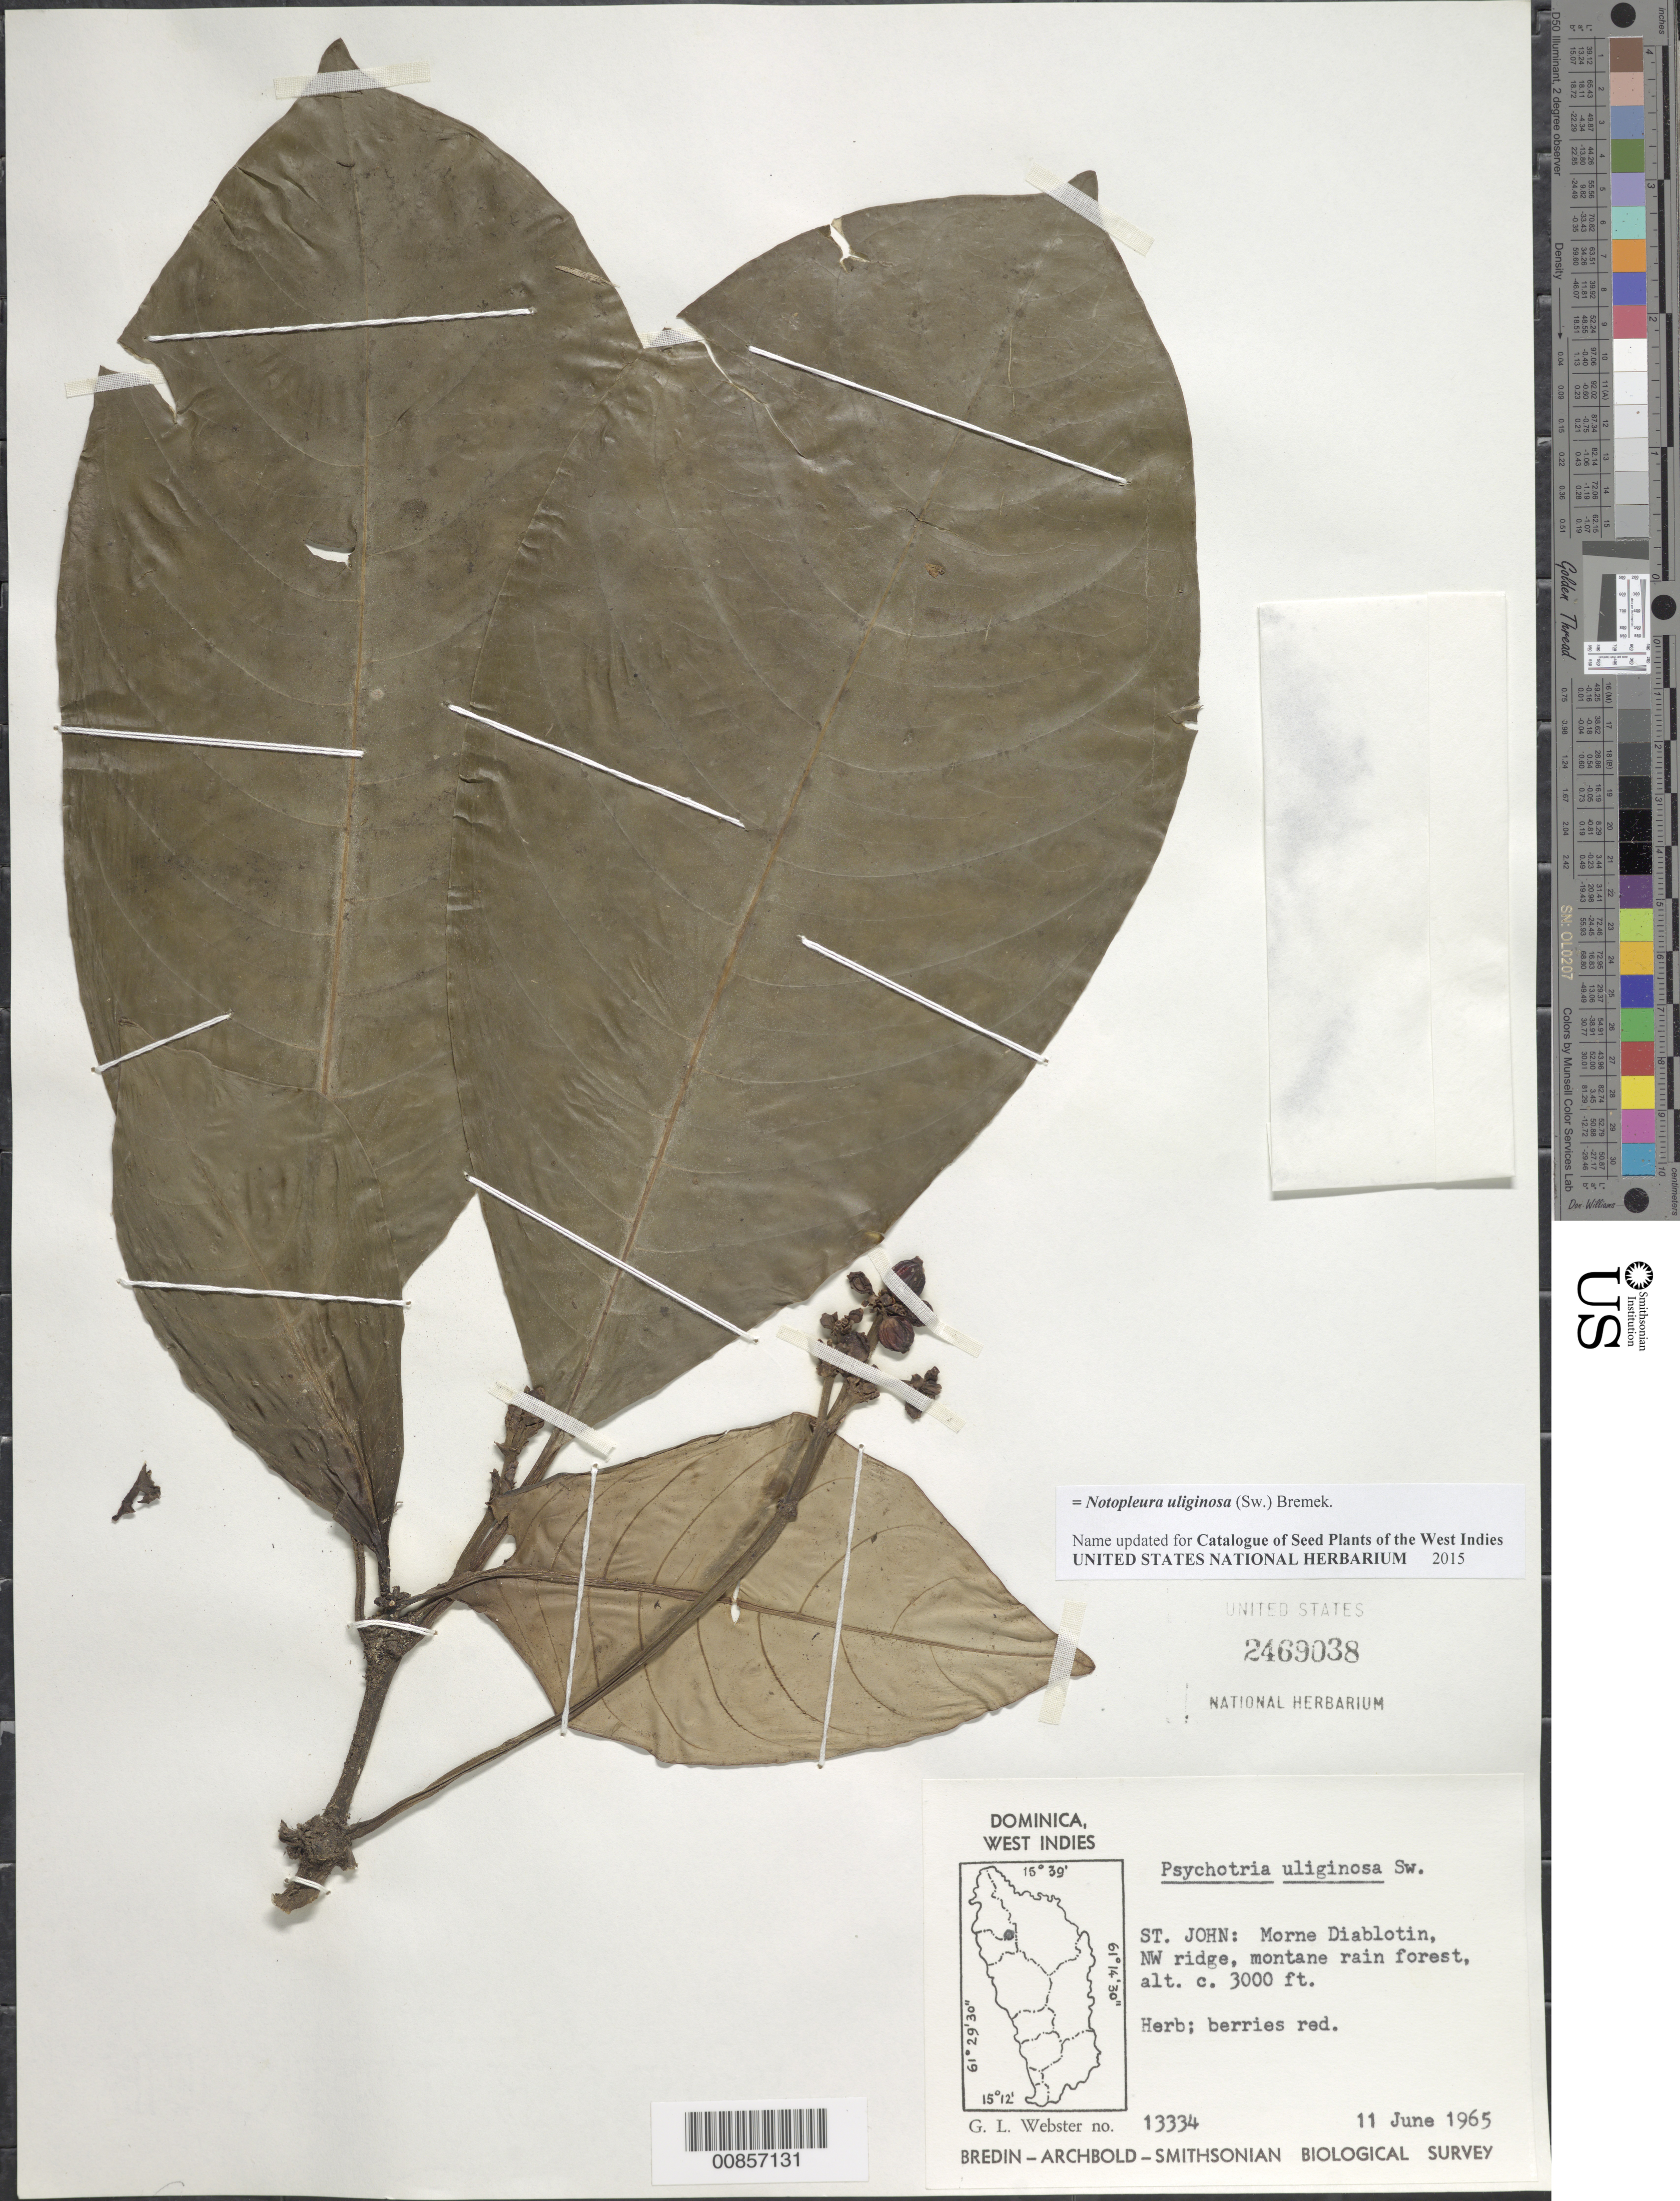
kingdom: Plantae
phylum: Tracheophyta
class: Magnoliopsida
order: Gentianales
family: Rubiaceae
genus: Notopleura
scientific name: Notopleura uliginosa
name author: (Sw.) Bremek.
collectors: G. L. Webster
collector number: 13334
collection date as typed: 11 Jun 1965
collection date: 1965-06-11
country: Dominica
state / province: St. John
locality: Morne Diablotin, NW ridge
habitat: Montane rainforest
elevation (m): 914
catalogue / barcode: US 2469038